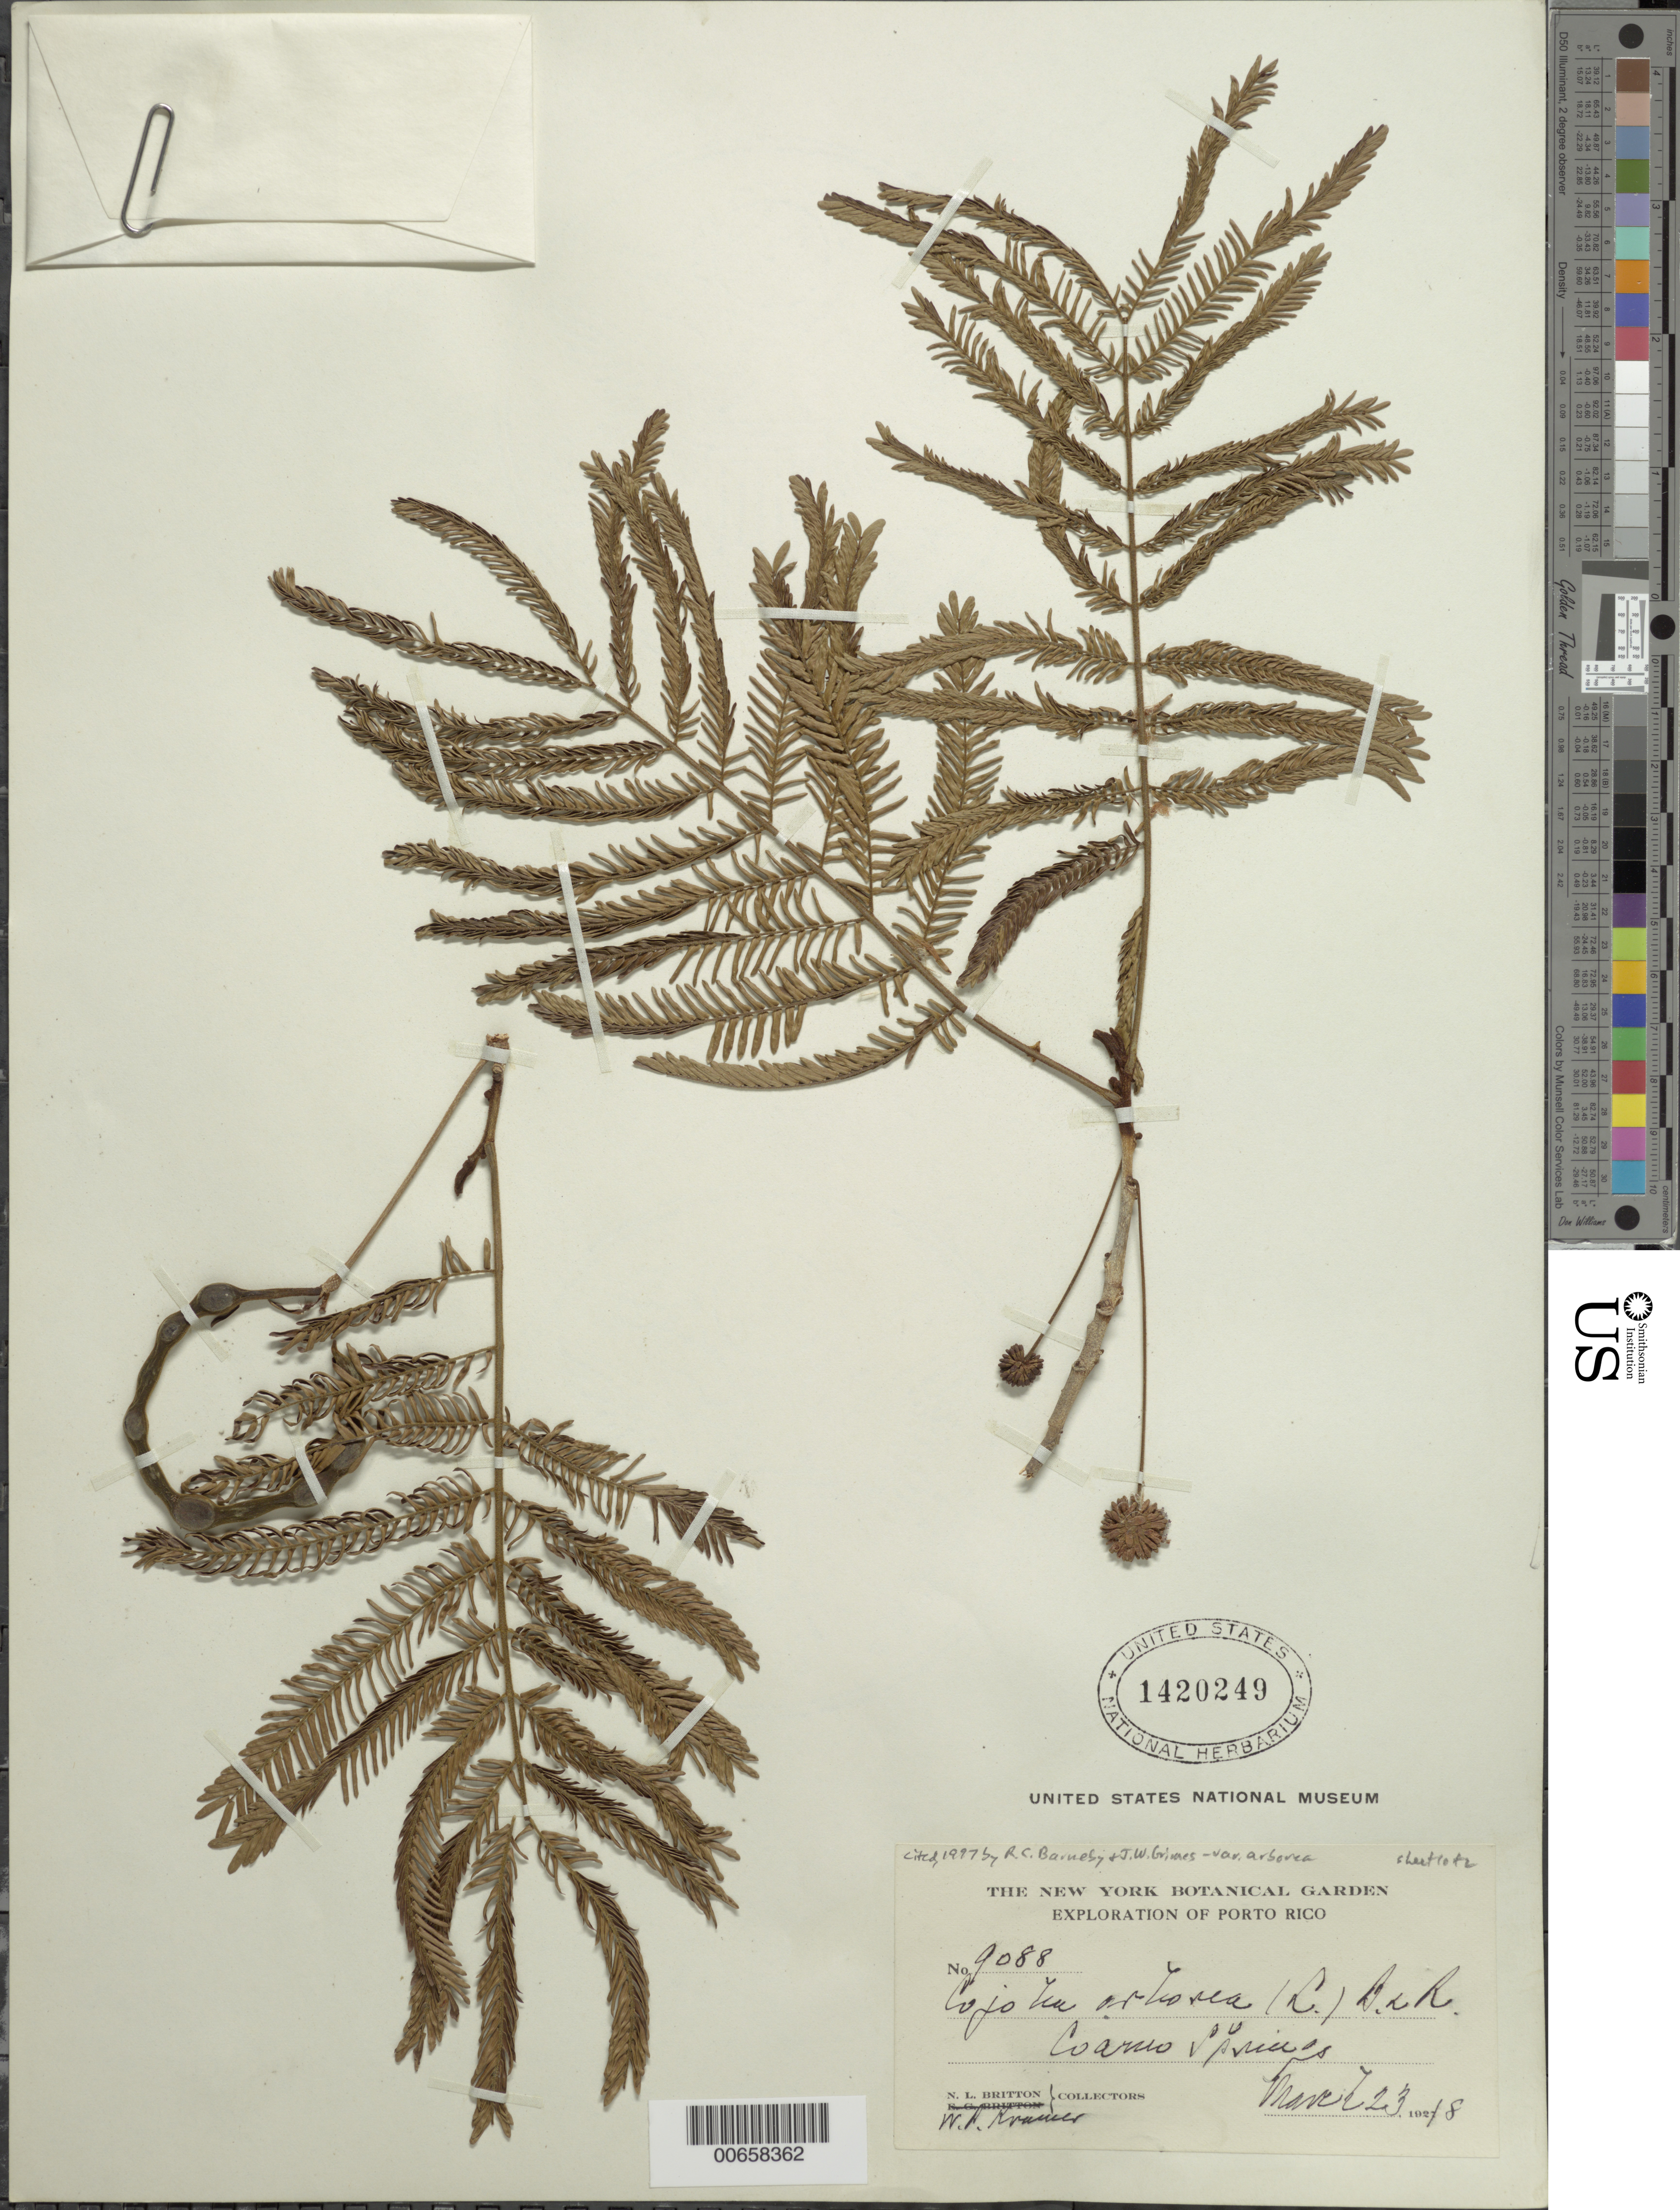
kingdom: Plantae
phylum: Tracheophyta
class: Magnoliopsida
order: Fabales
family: Fabaceae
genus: Cojoba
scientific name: Cojoba arborea var. arborea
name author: (L.) Britton & Rose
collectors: N. Britton & W. Kramer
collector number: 9088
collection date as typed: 23 Mar 1928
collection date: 1928-03-23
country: Puerto Rico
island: Greater Antilles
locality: Coamo Springs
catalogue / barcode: US 1420249